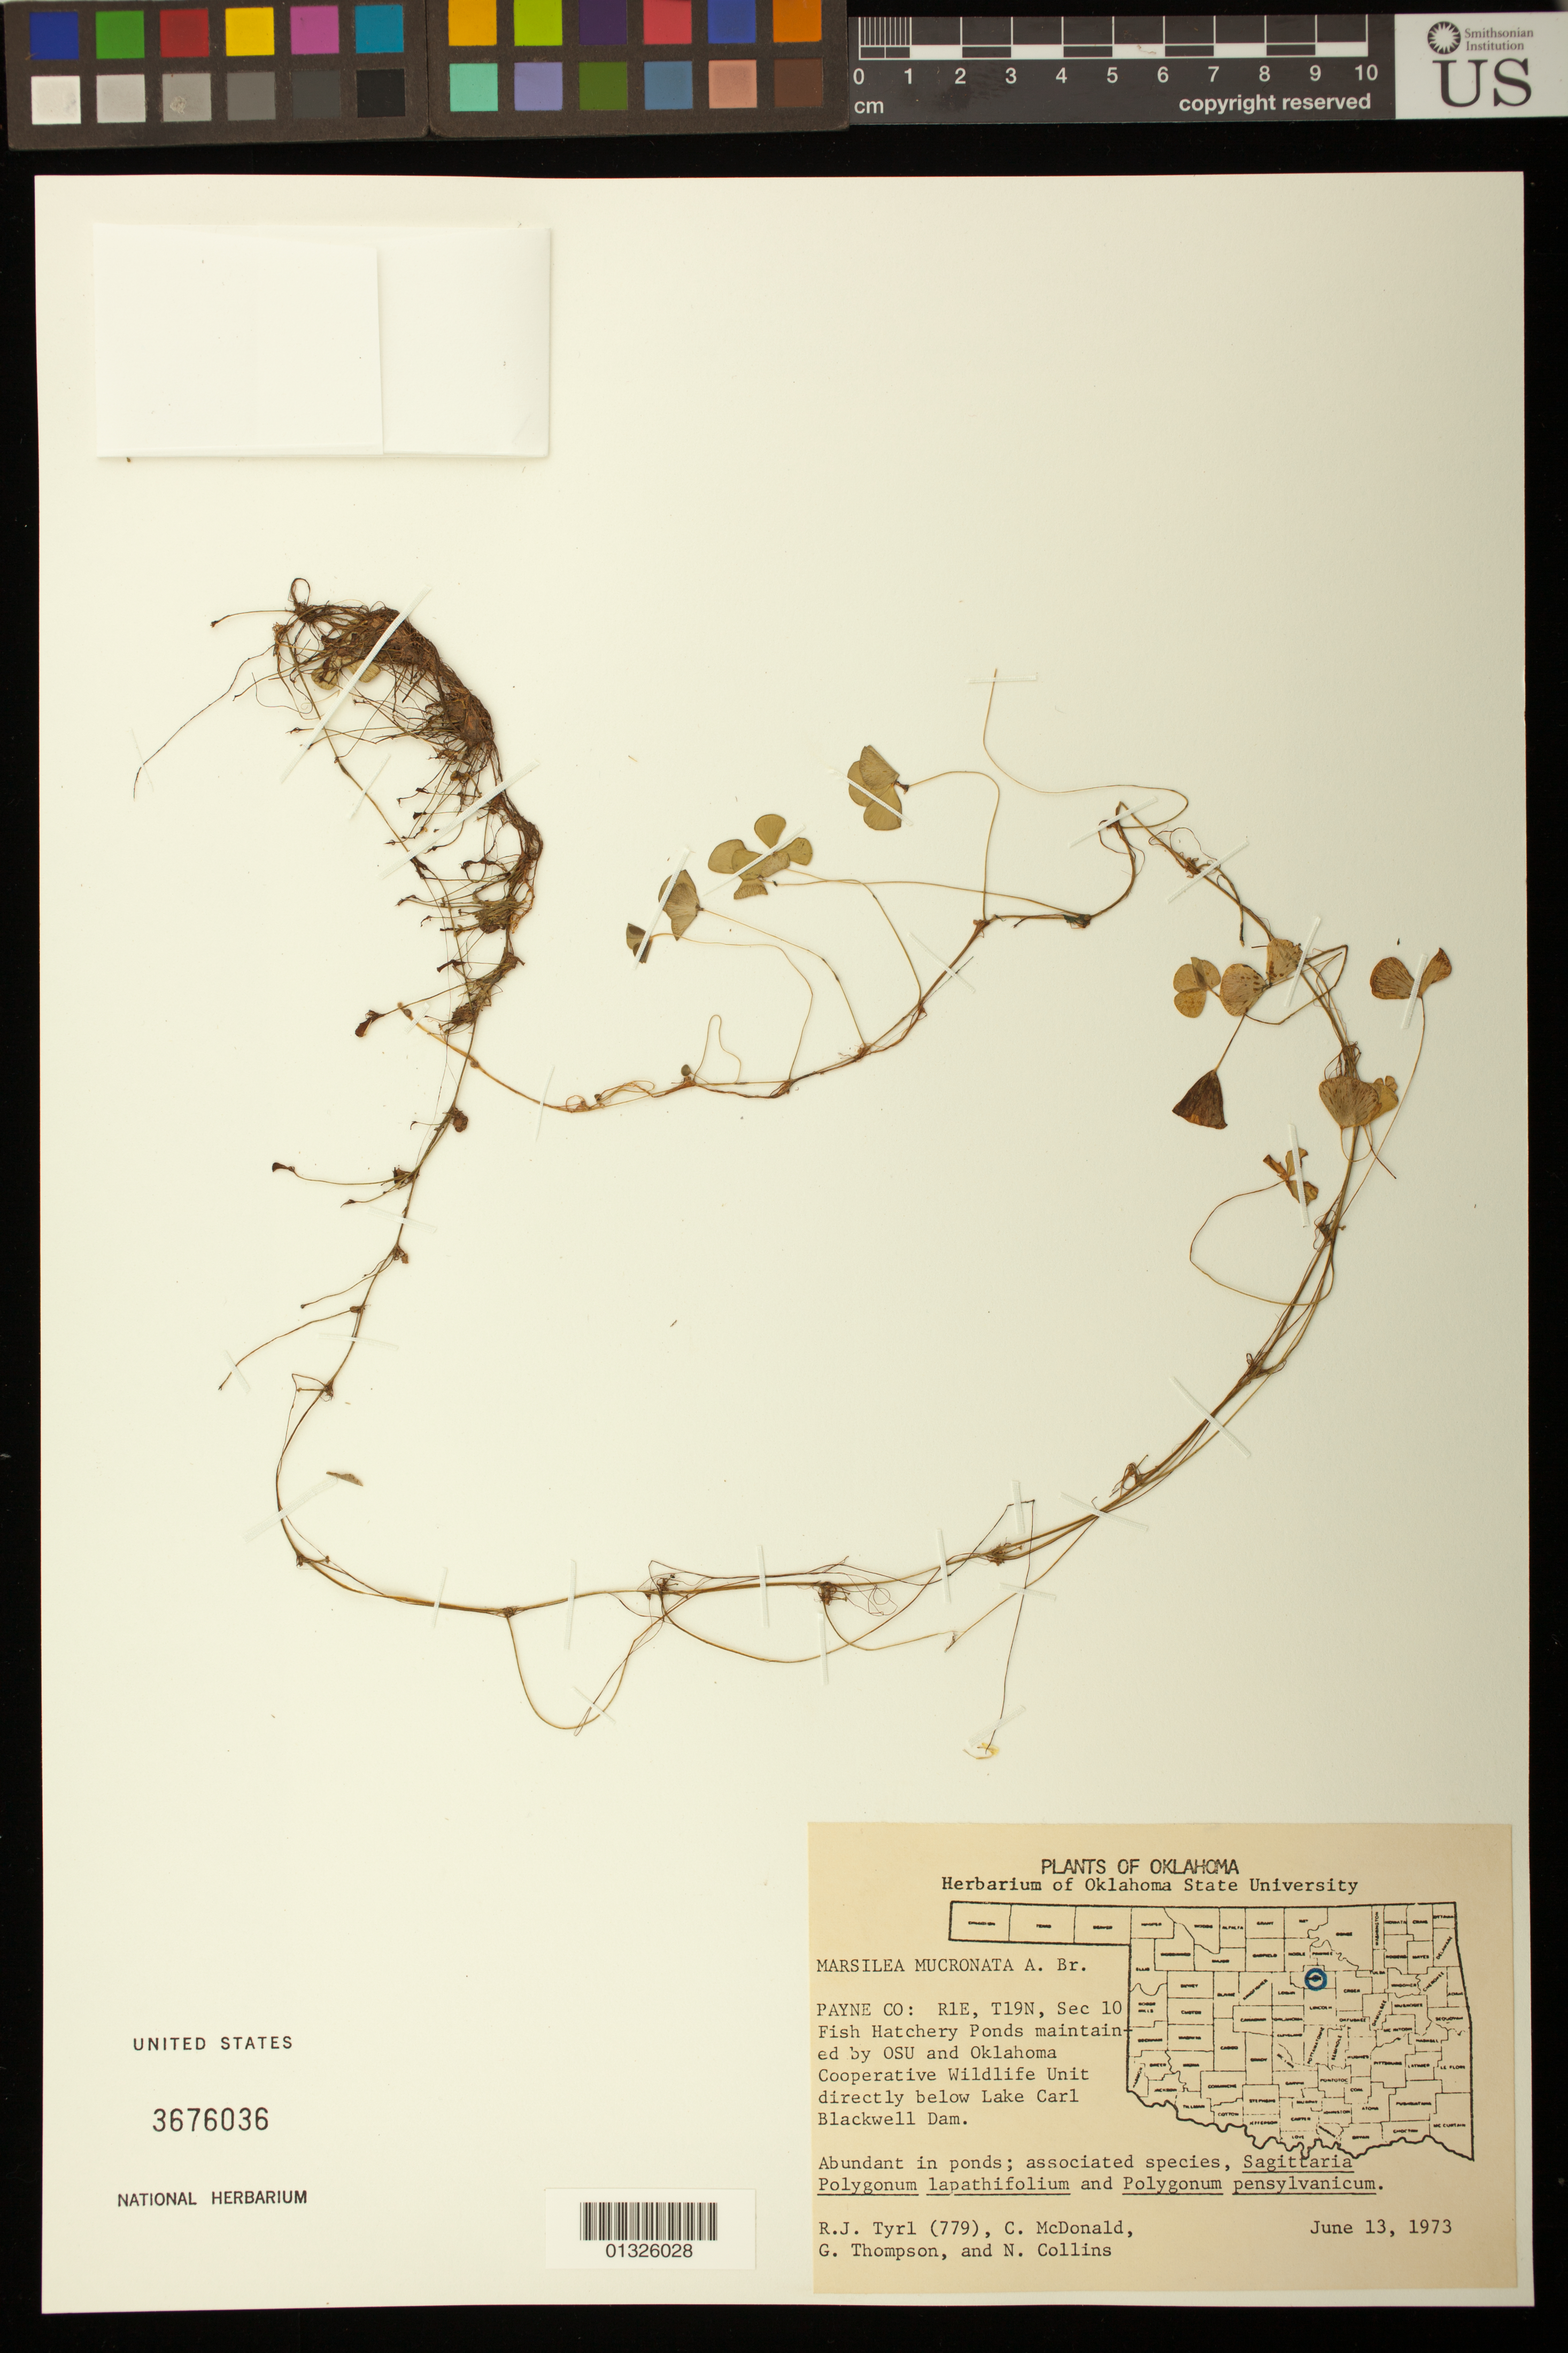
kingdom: Plantae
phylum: Tracheophyta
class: Polypodiopsida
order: Salviniales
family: Marsileaceae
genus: Marsilea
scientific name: Marsilea mucronata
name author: A. Braun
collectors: R. Tyrl, C. McDonald, G. Thompson & N. Collins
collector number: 779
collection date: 1973-06-13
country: United States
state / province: Oklahoma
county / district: Payne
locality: R1E, T19N, Sec 10, Fish Hatchery Ponds maintained by OSU and Oklahoma Cooperative Wildlife Unit directly below Lake Carl Blackwell Dam.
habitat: Abundant in ponds.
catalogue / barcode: US 3676036